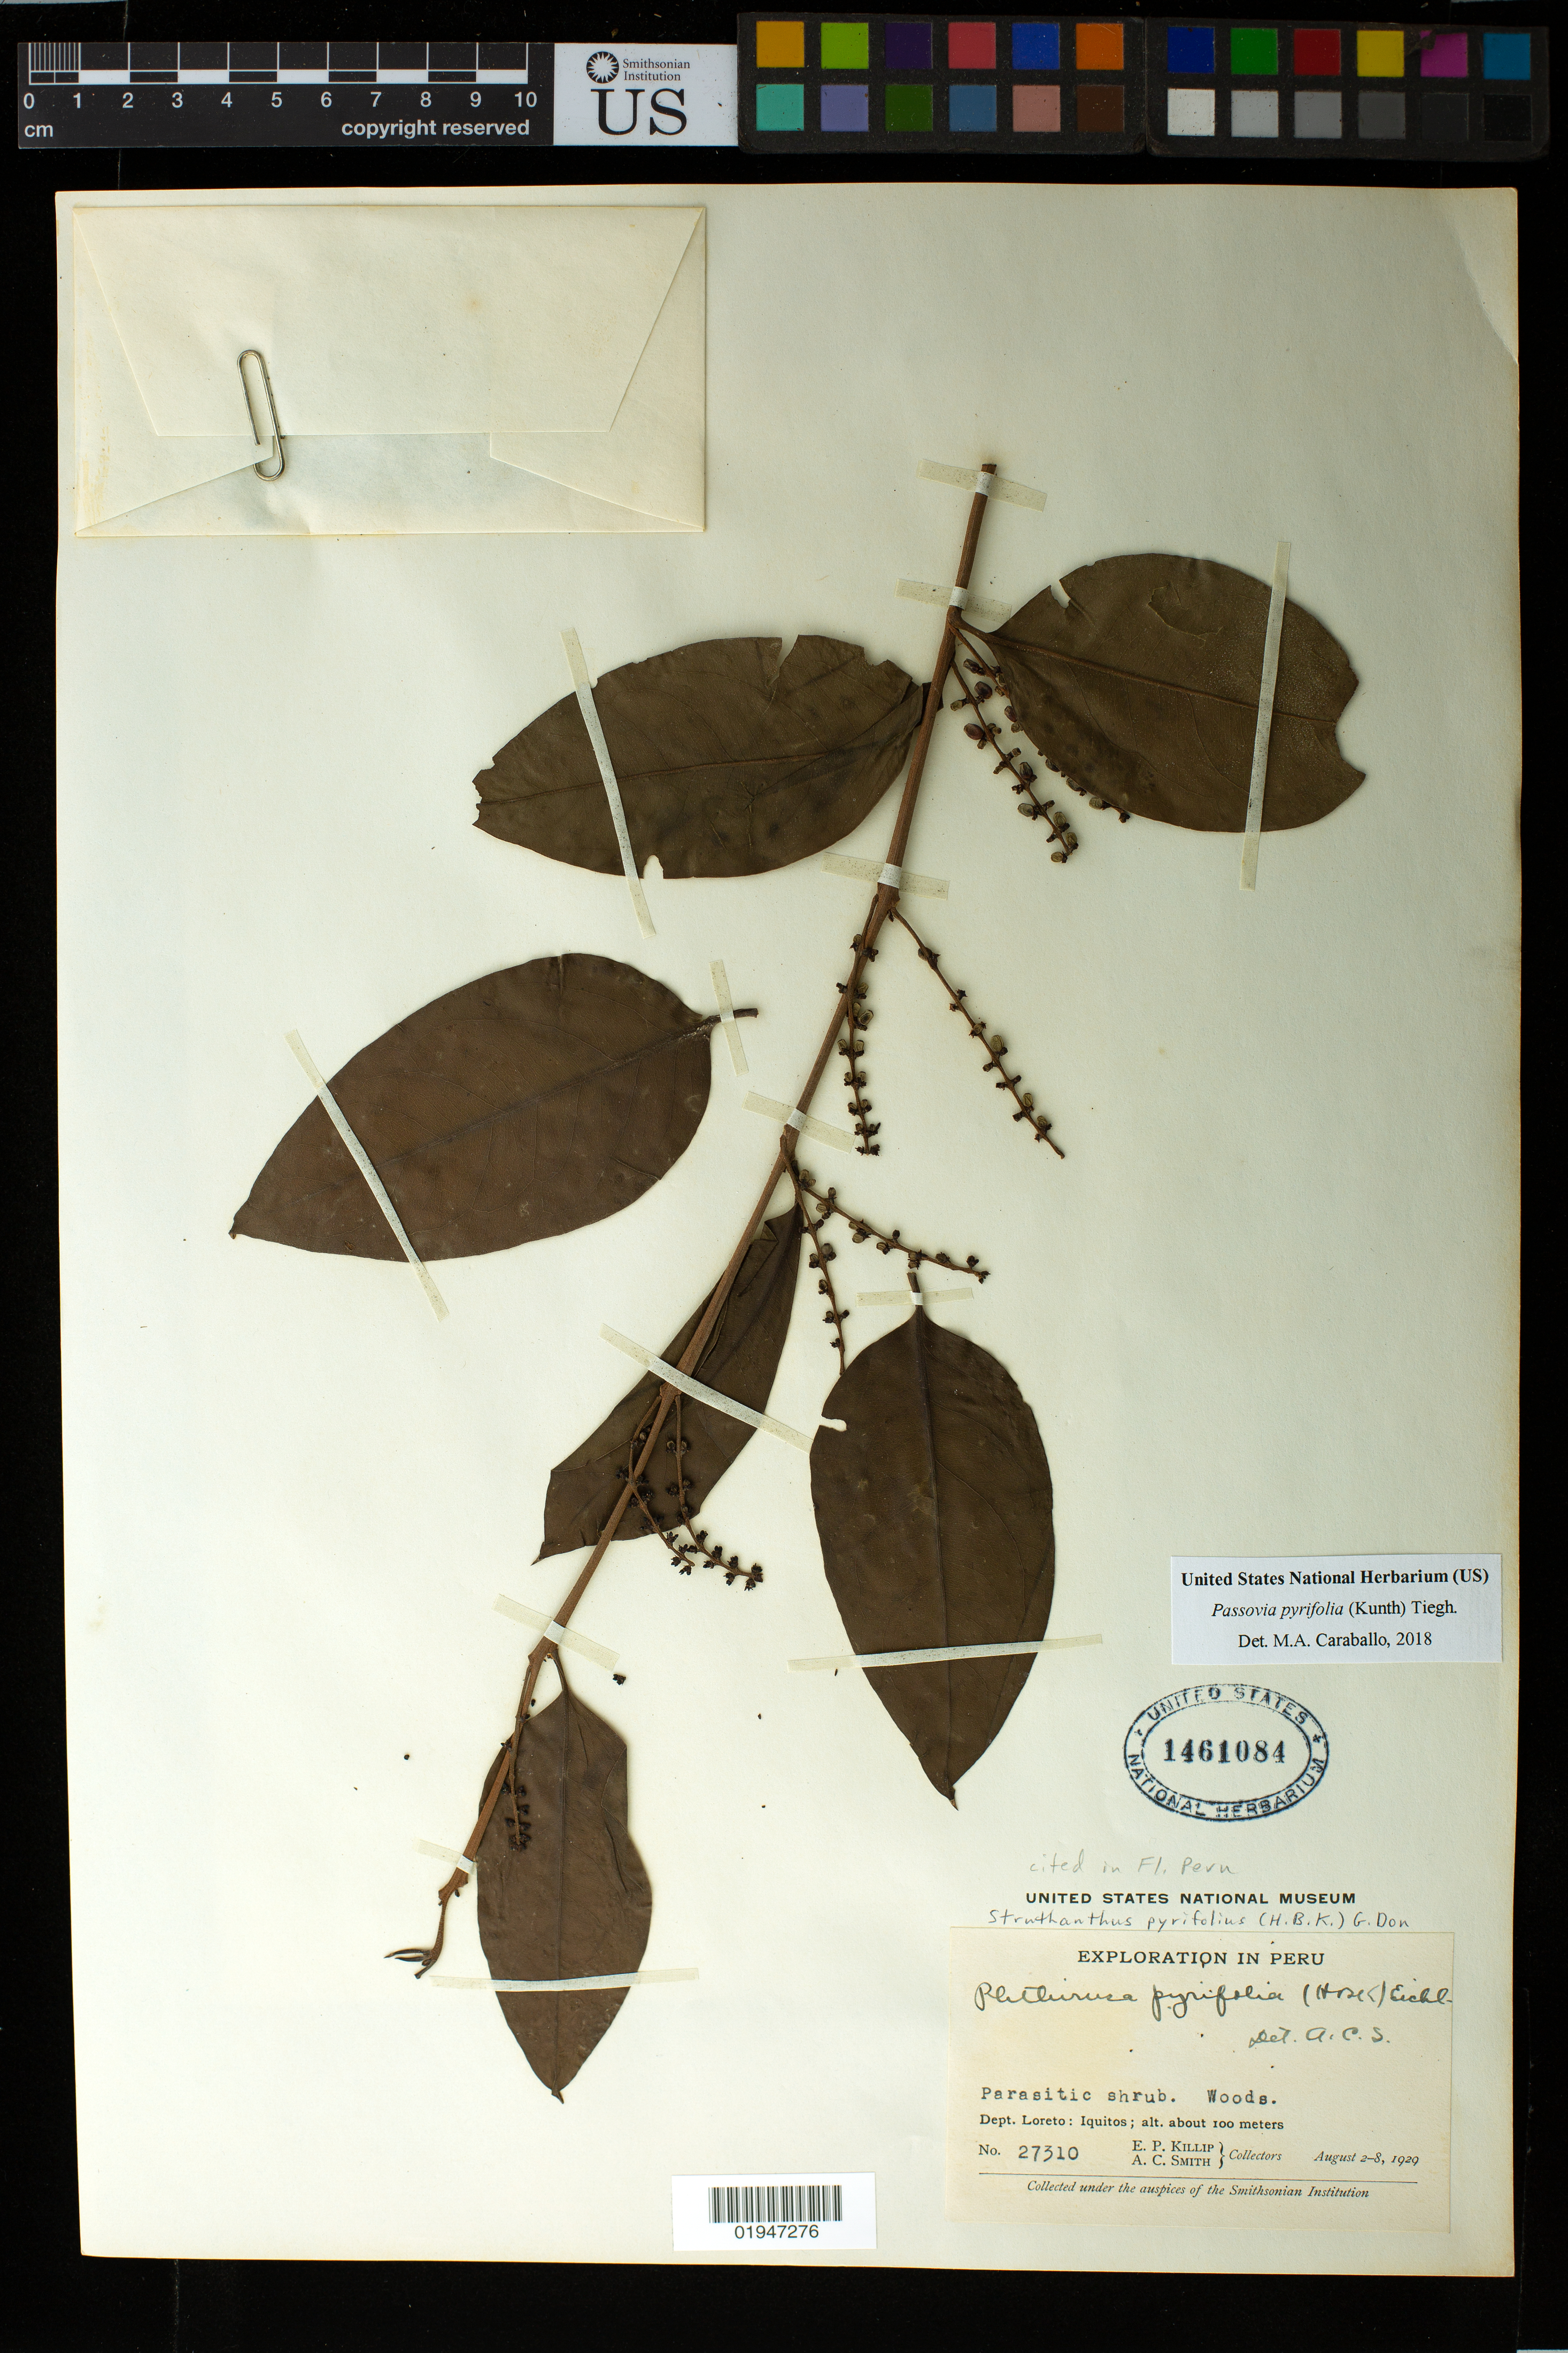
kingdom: Plantae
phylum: Tracheophyta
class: Magnoliopsida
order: Santalales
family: Loranthaceae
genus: Passovia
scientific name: Passovia pyrifolia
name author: (Kunth) Tiegh.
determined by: Caraballo-Ortiz, Marcos A., (MISS), University of Mississippi (UNITED STATES)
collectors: E. P. Killip & A. C. Smith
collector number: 27310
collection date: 1929-08-02/1929-08-08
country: Peru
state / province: Loreto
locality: Iquitos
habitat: Woods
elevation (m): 100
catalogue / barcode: US 1461084